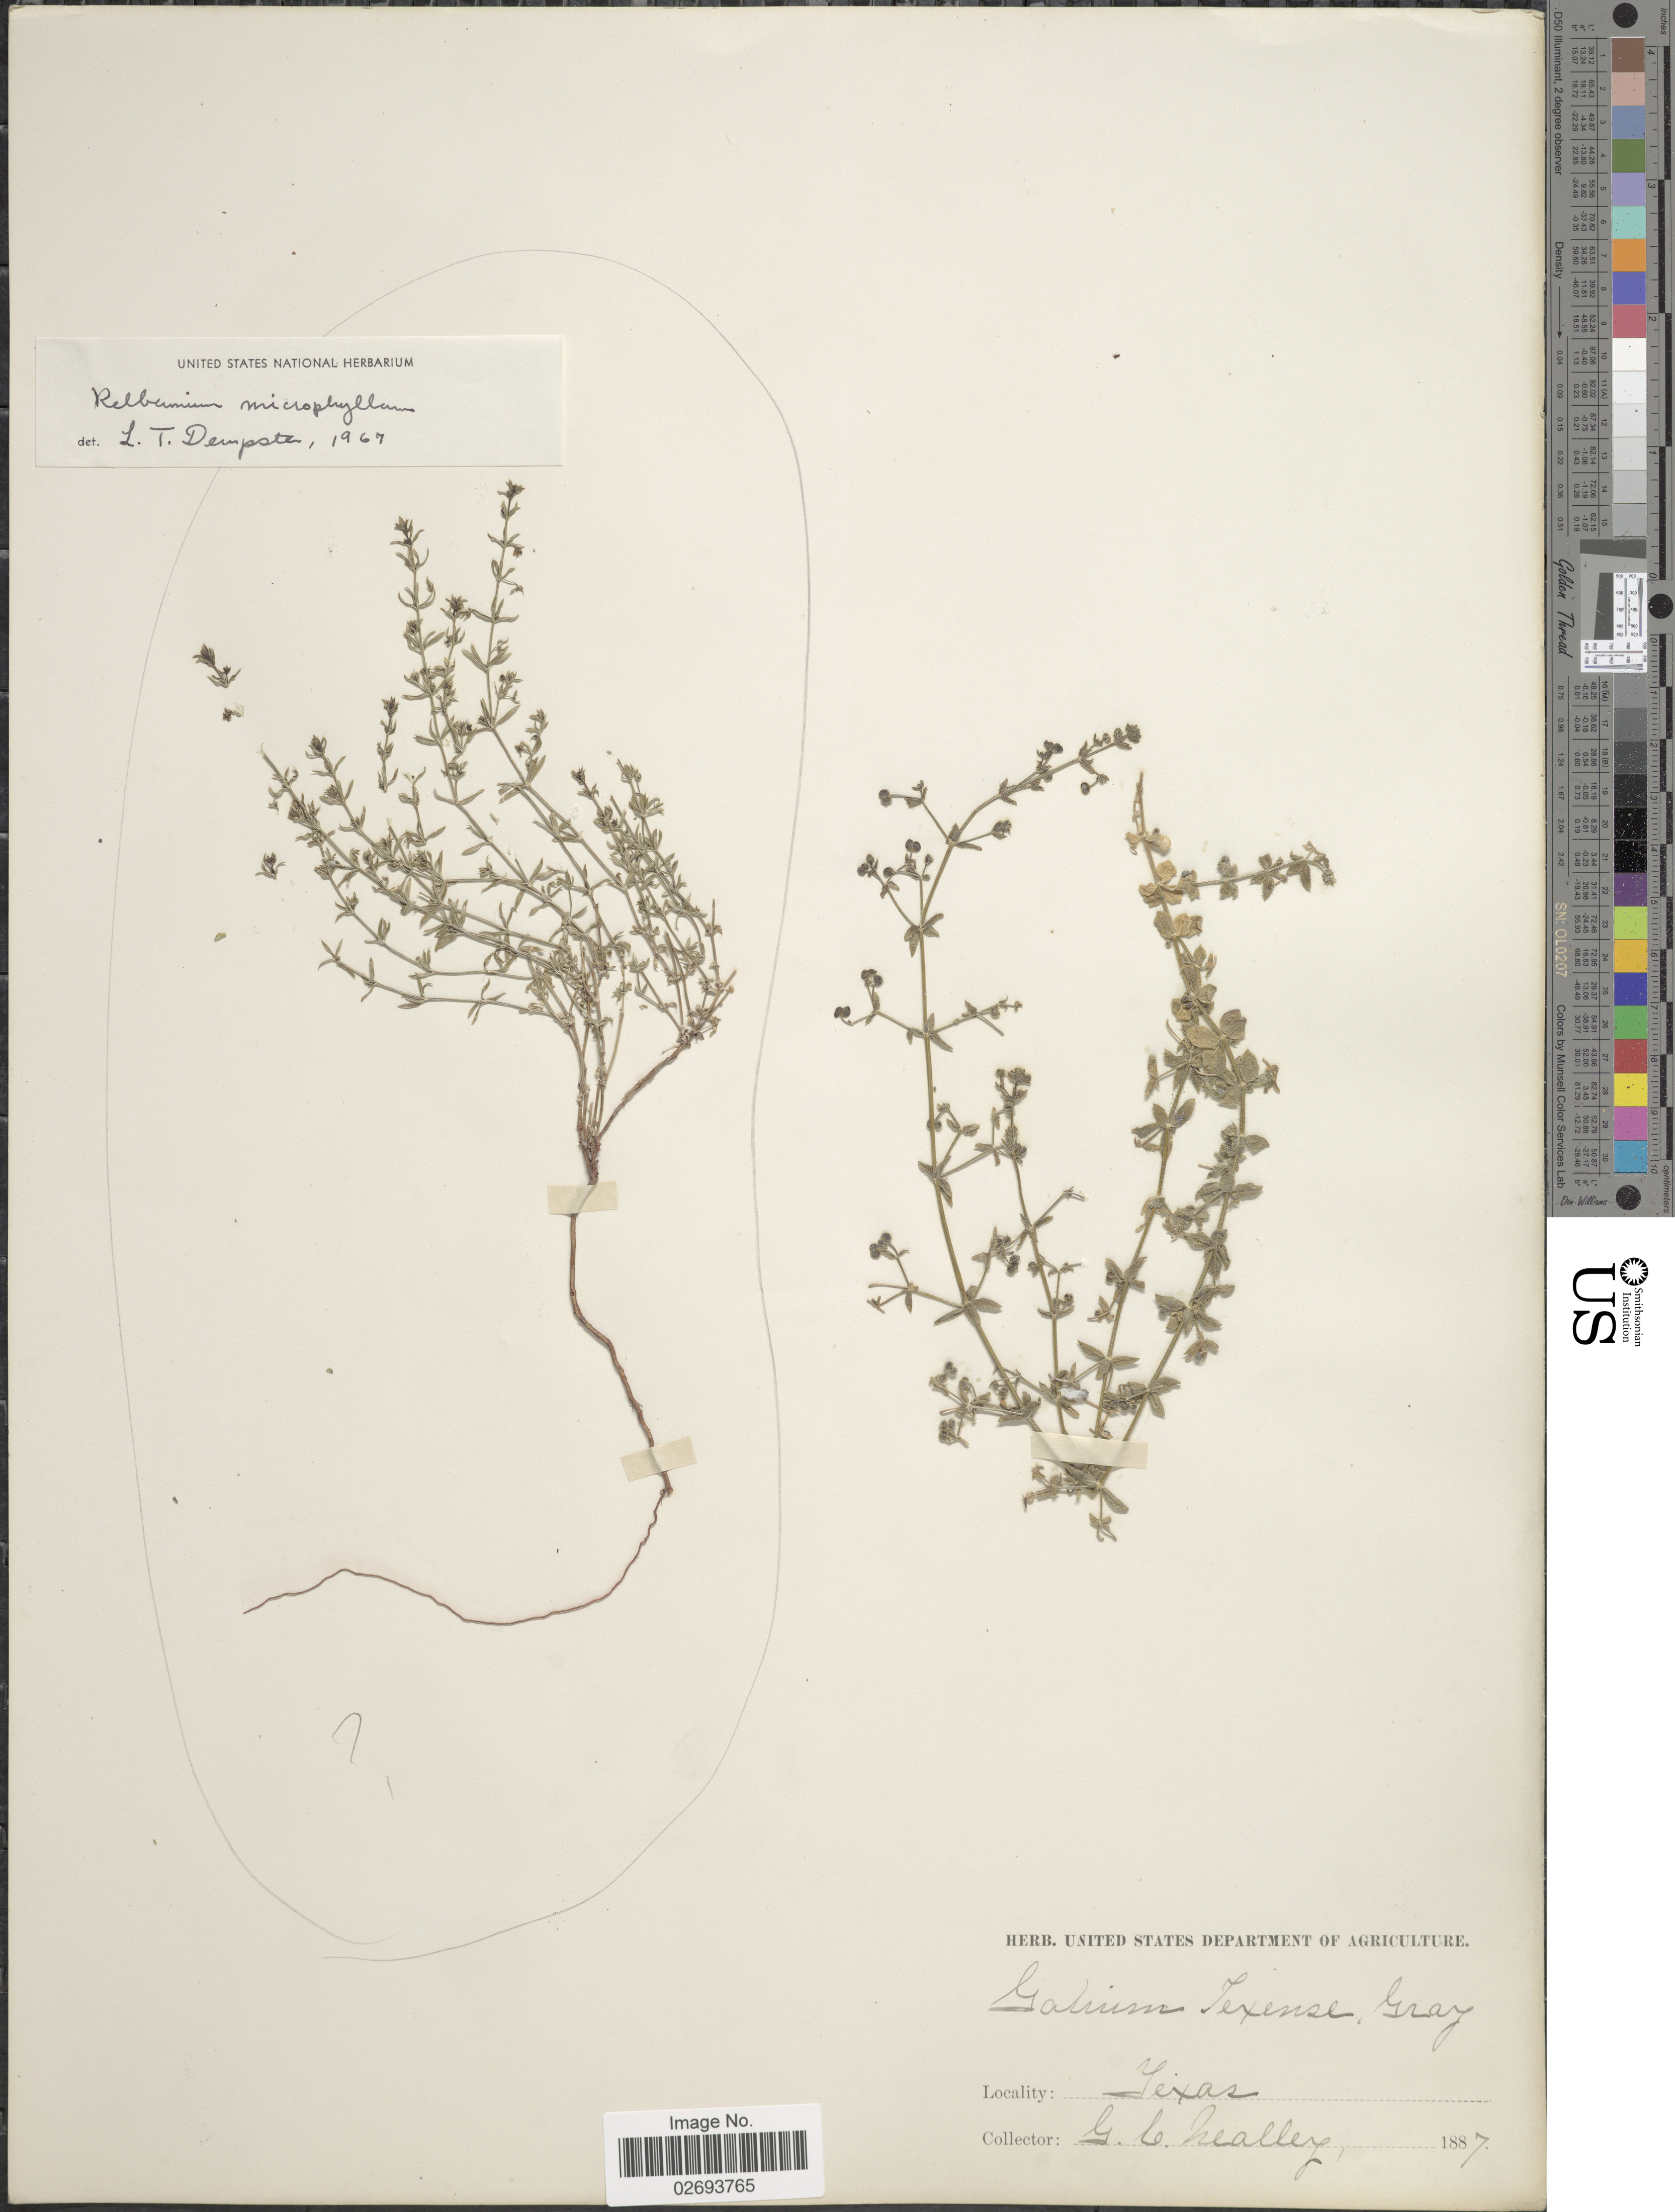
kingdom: Plantae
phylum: Tracheophyta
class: Magnoliopsida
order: Gentianales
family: Rubiaceae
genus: Galium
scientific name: Galium texense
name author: A. Gray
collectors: G. C. Nealley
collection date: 1887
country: United States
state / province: Texas